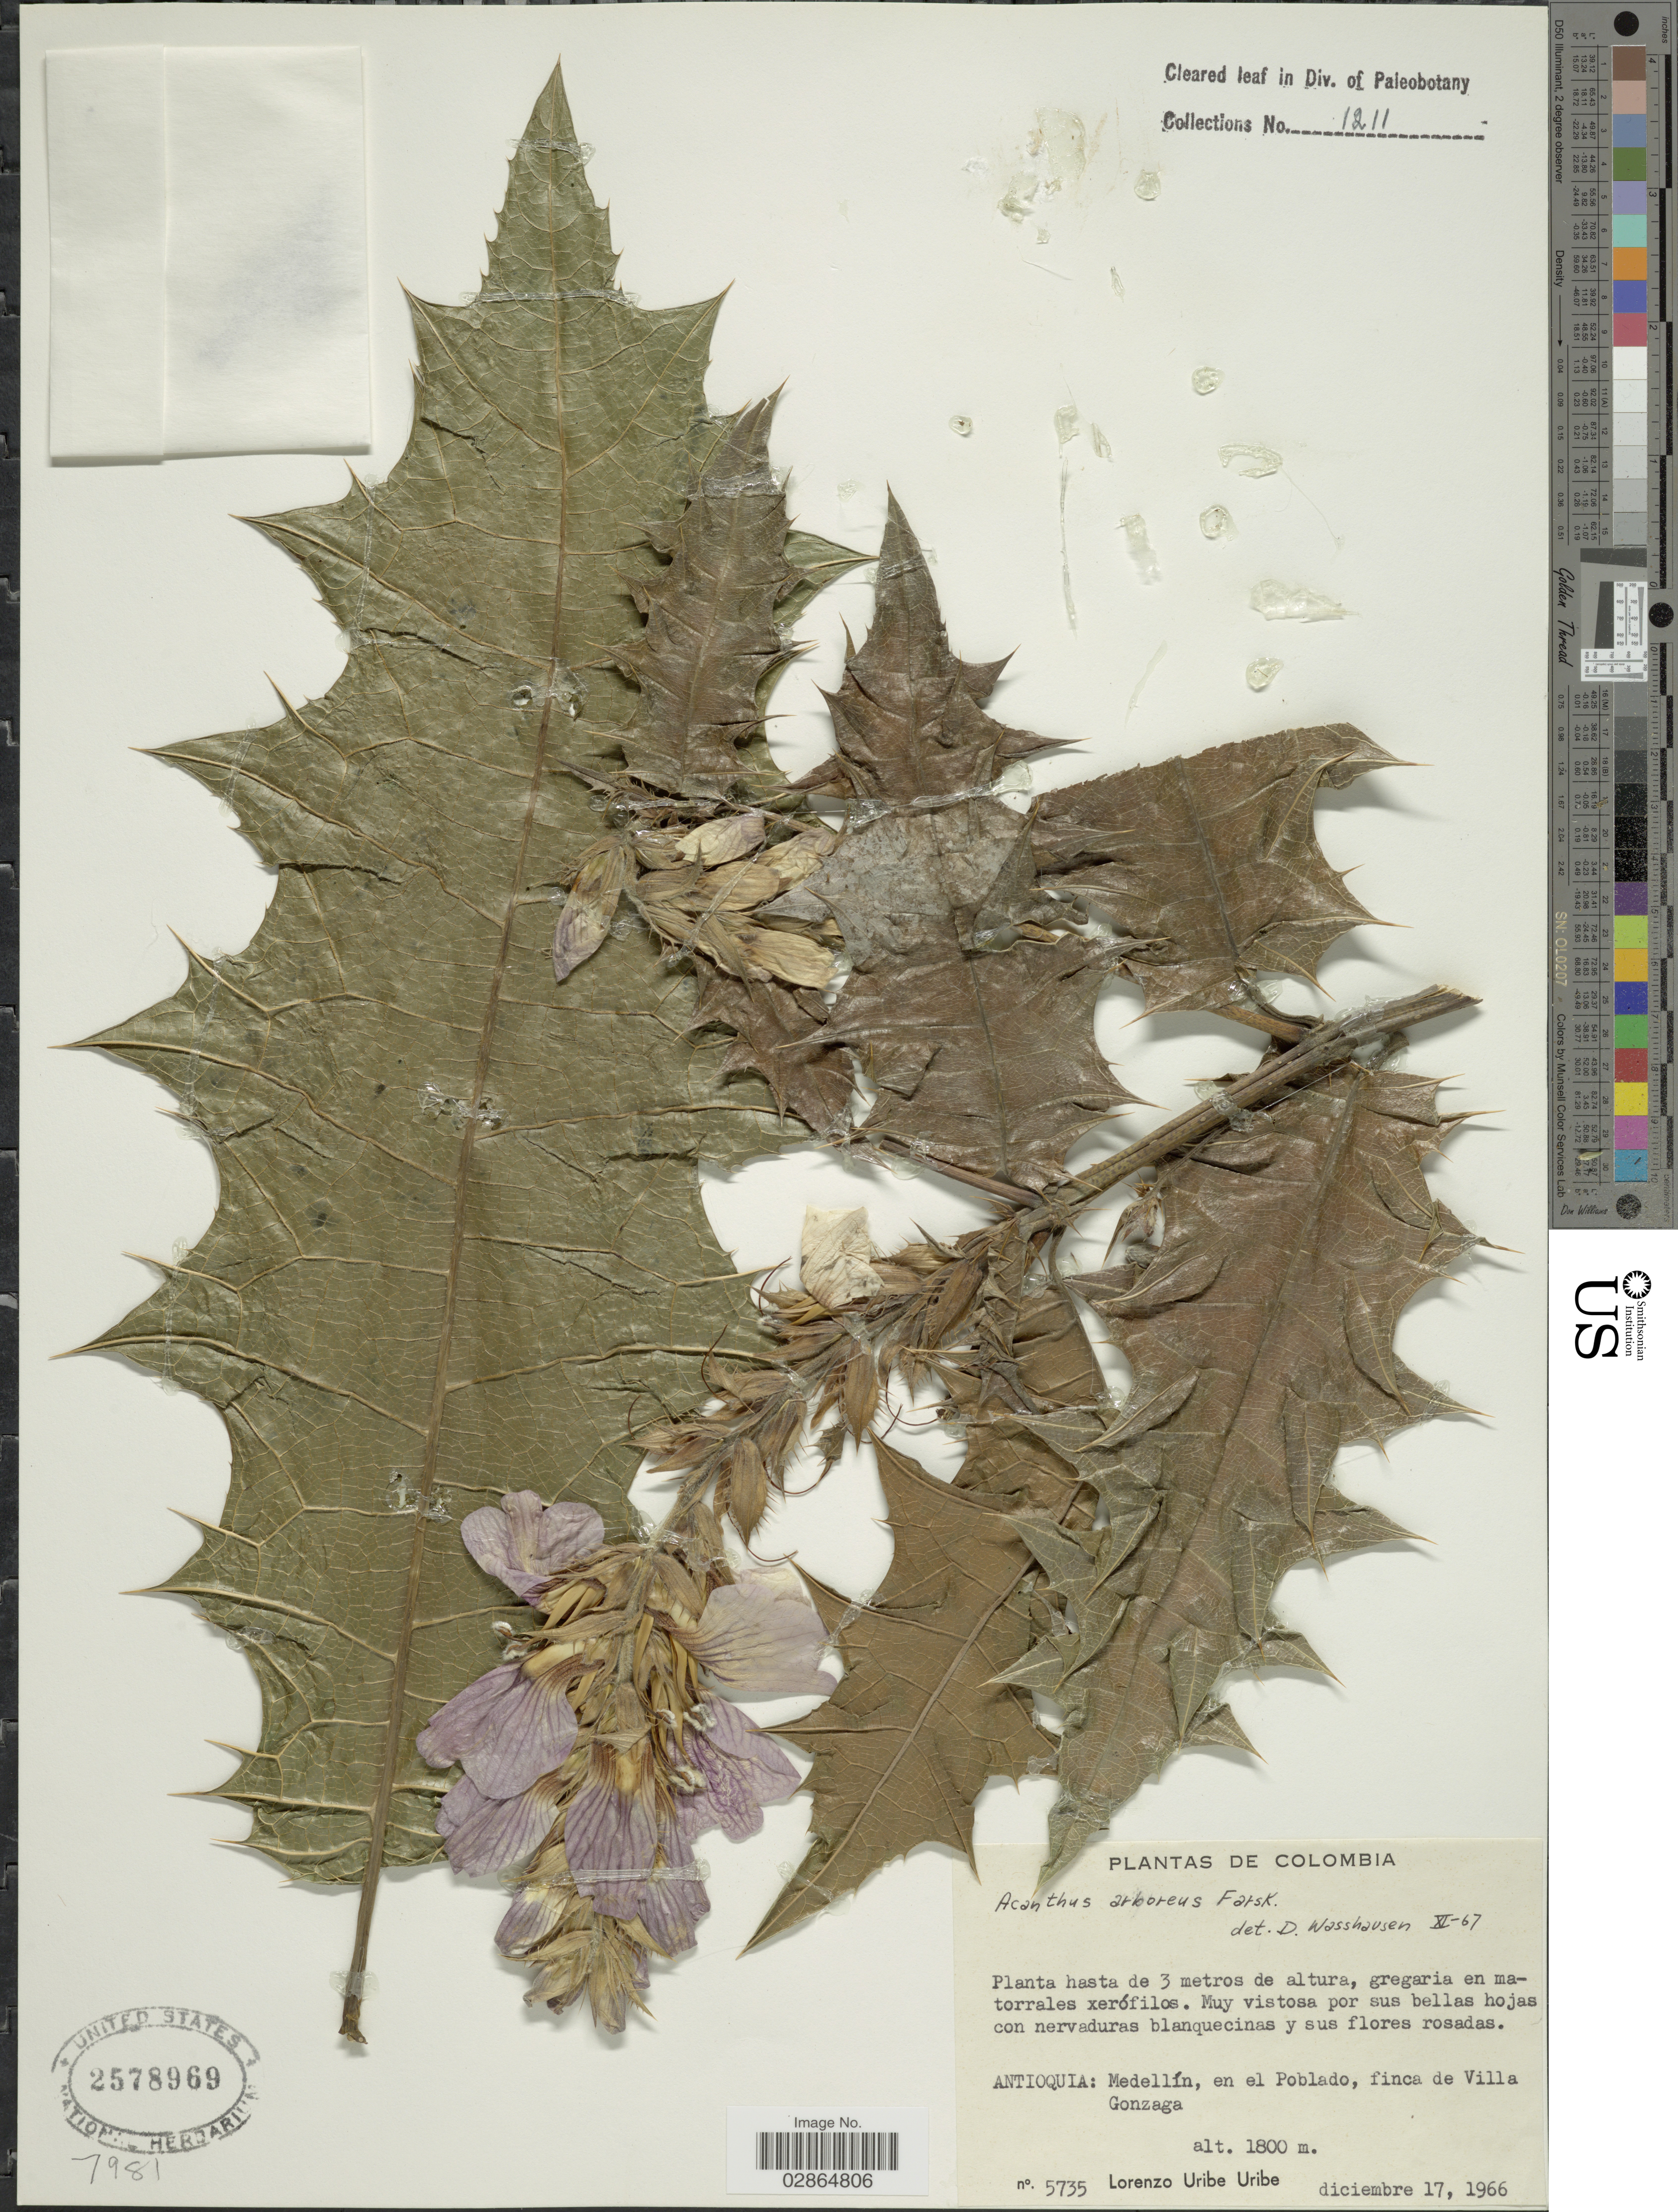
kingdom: Plantae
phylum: Tracheophyta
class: Magnoliopsida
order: Lamiales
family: Acanthaceae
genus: Acanthus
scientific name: Acanthus arboreus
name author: Forssk.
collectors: L. Uribe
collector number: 5735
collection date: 1966-12-17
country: Colombia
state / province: Antioquia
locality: Medellín, en el Poblado, finca de Villa Gonzaga.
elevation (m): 1800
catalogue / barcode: US 2578969